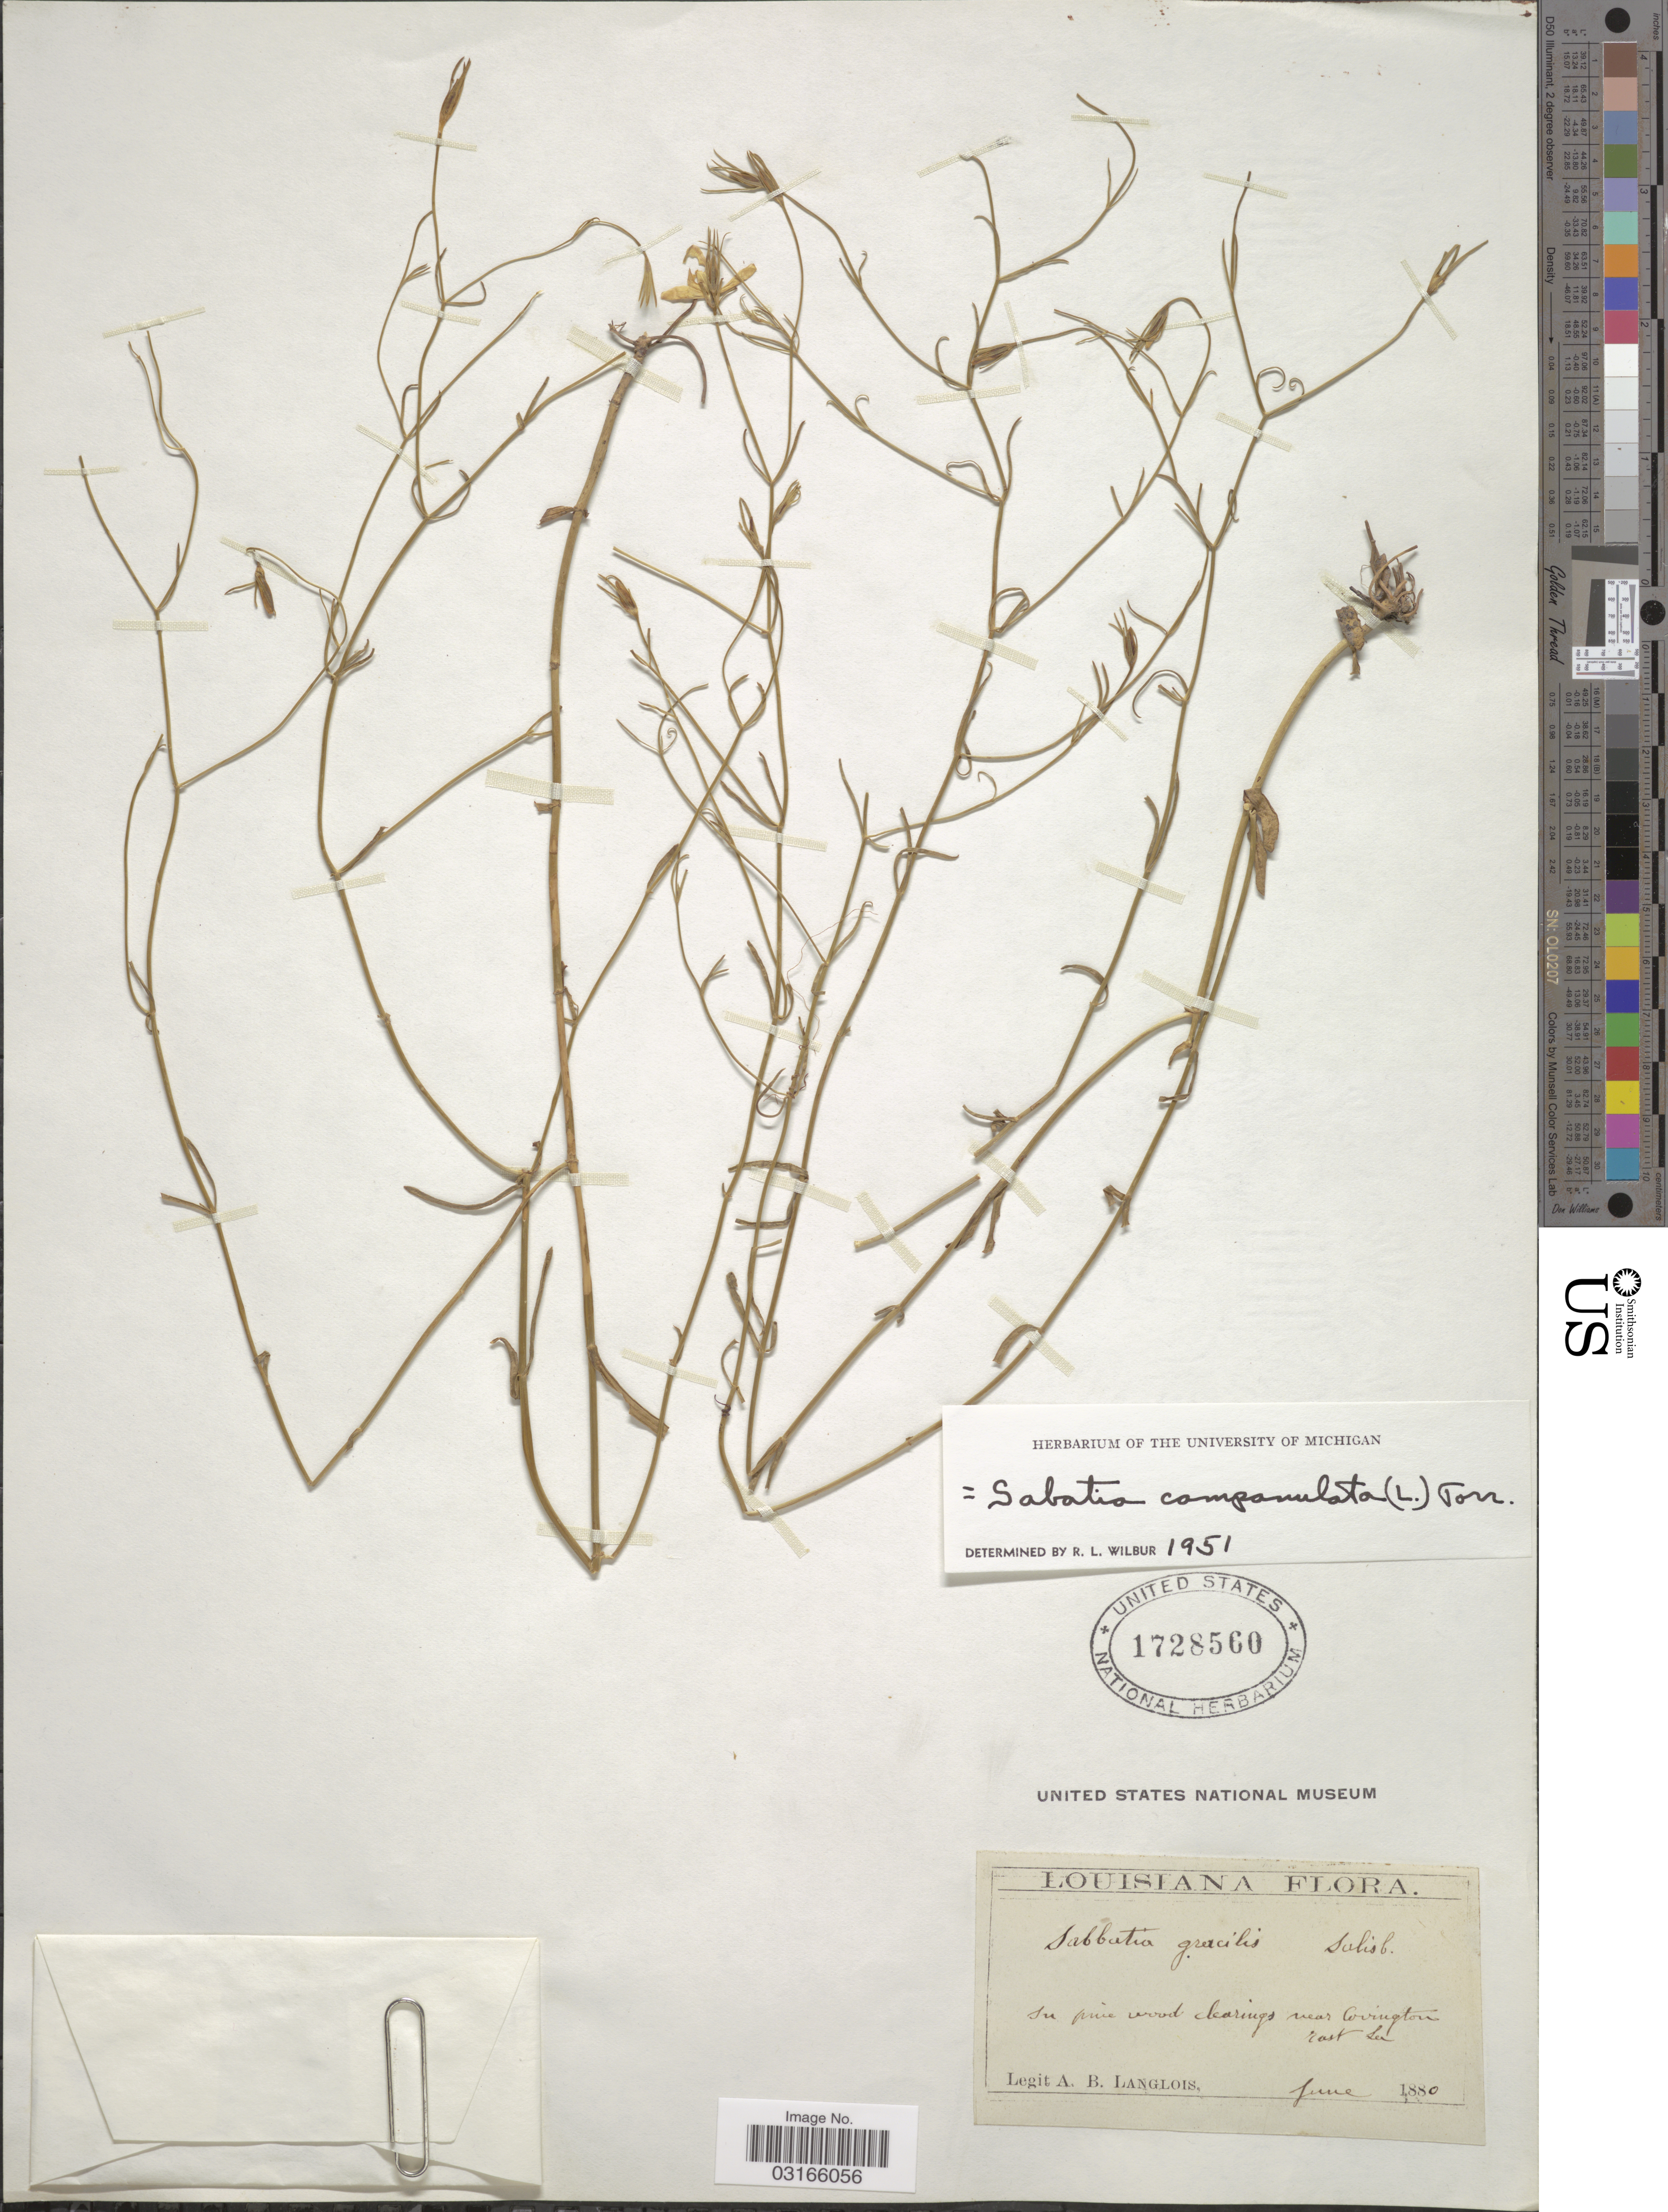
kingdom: Plantae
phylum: Tracheophyta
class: Magnoliopsida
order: Gentianales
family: Gentianaceae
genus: Sabatia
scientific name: Sabatia campanulata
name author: (L.) Torr.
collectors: A. Langlois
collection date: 1880-06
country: United States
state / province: Louisiana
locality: In pine wood clearings near Covington, East La.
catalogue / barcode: US 1728560